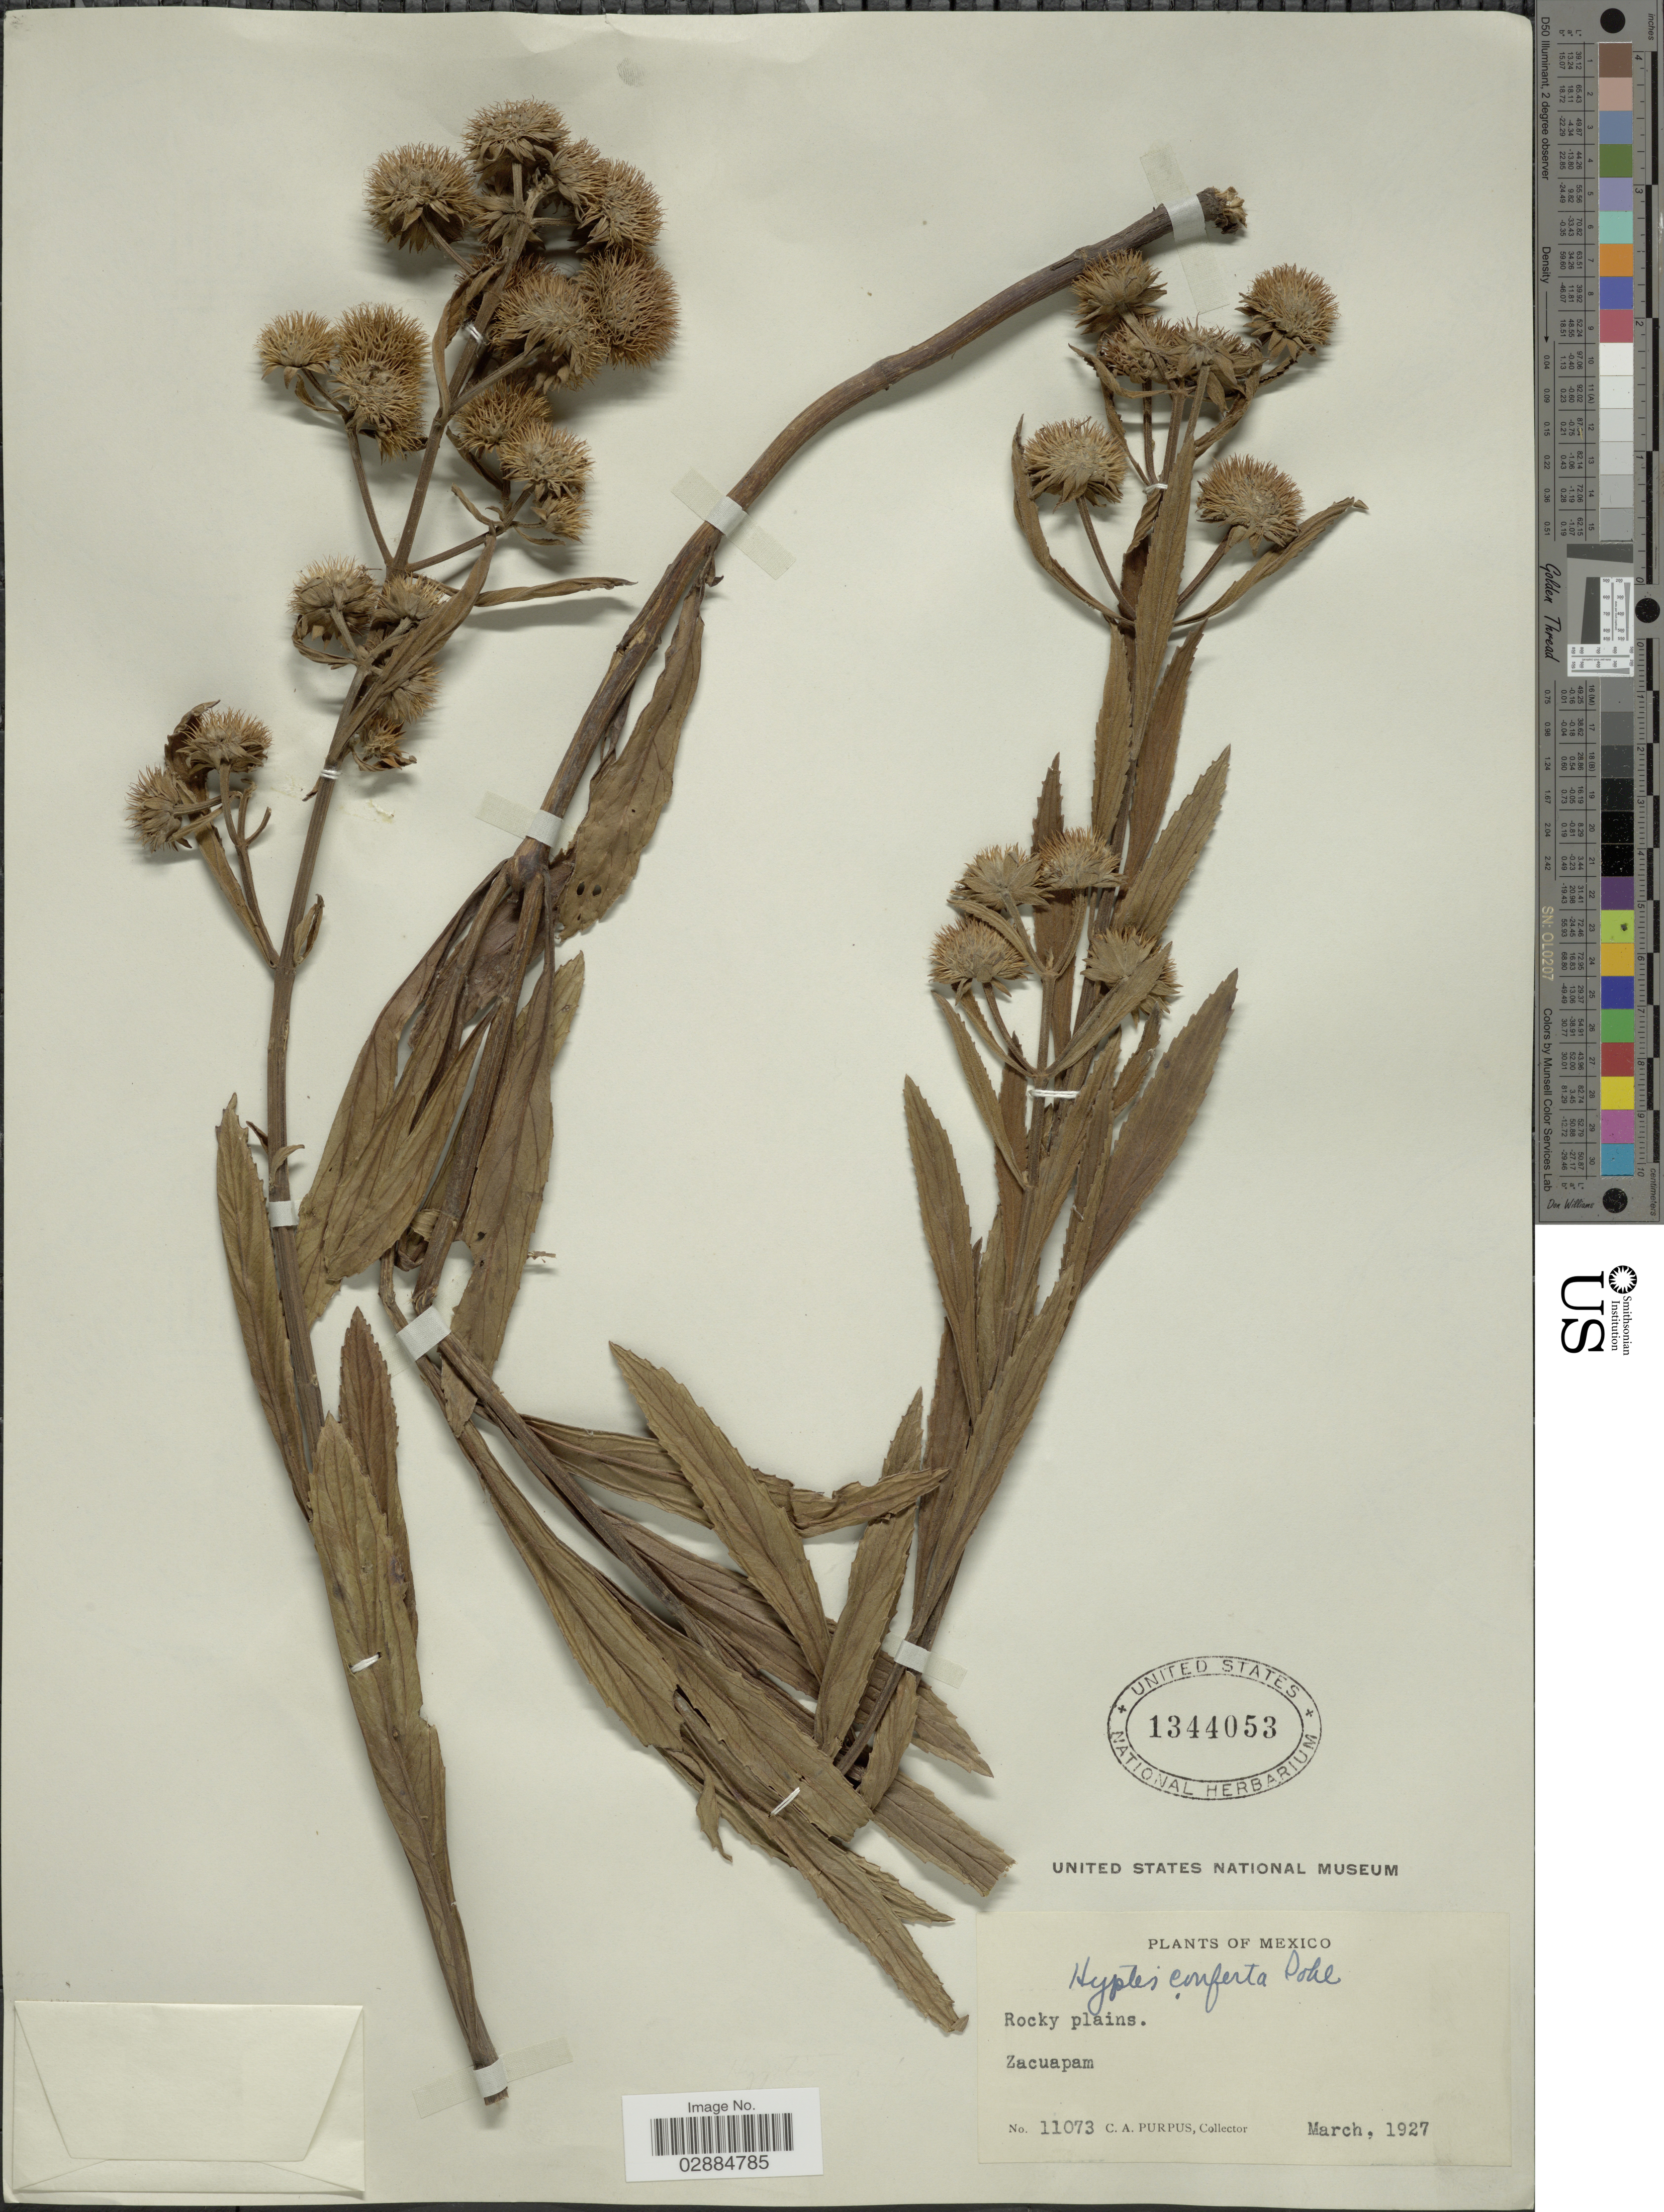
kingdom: Plantae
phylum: Tracheophyta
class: Magnoliopsida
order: Lamiales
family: Lamiaceae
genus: Hyptis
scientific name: Hyptis conferta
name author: Pohl ex Benth.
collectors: C. A. Purpus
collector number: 11073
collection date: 1927-03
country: Mexico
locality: Zacuapan.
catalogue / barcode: US 1344053